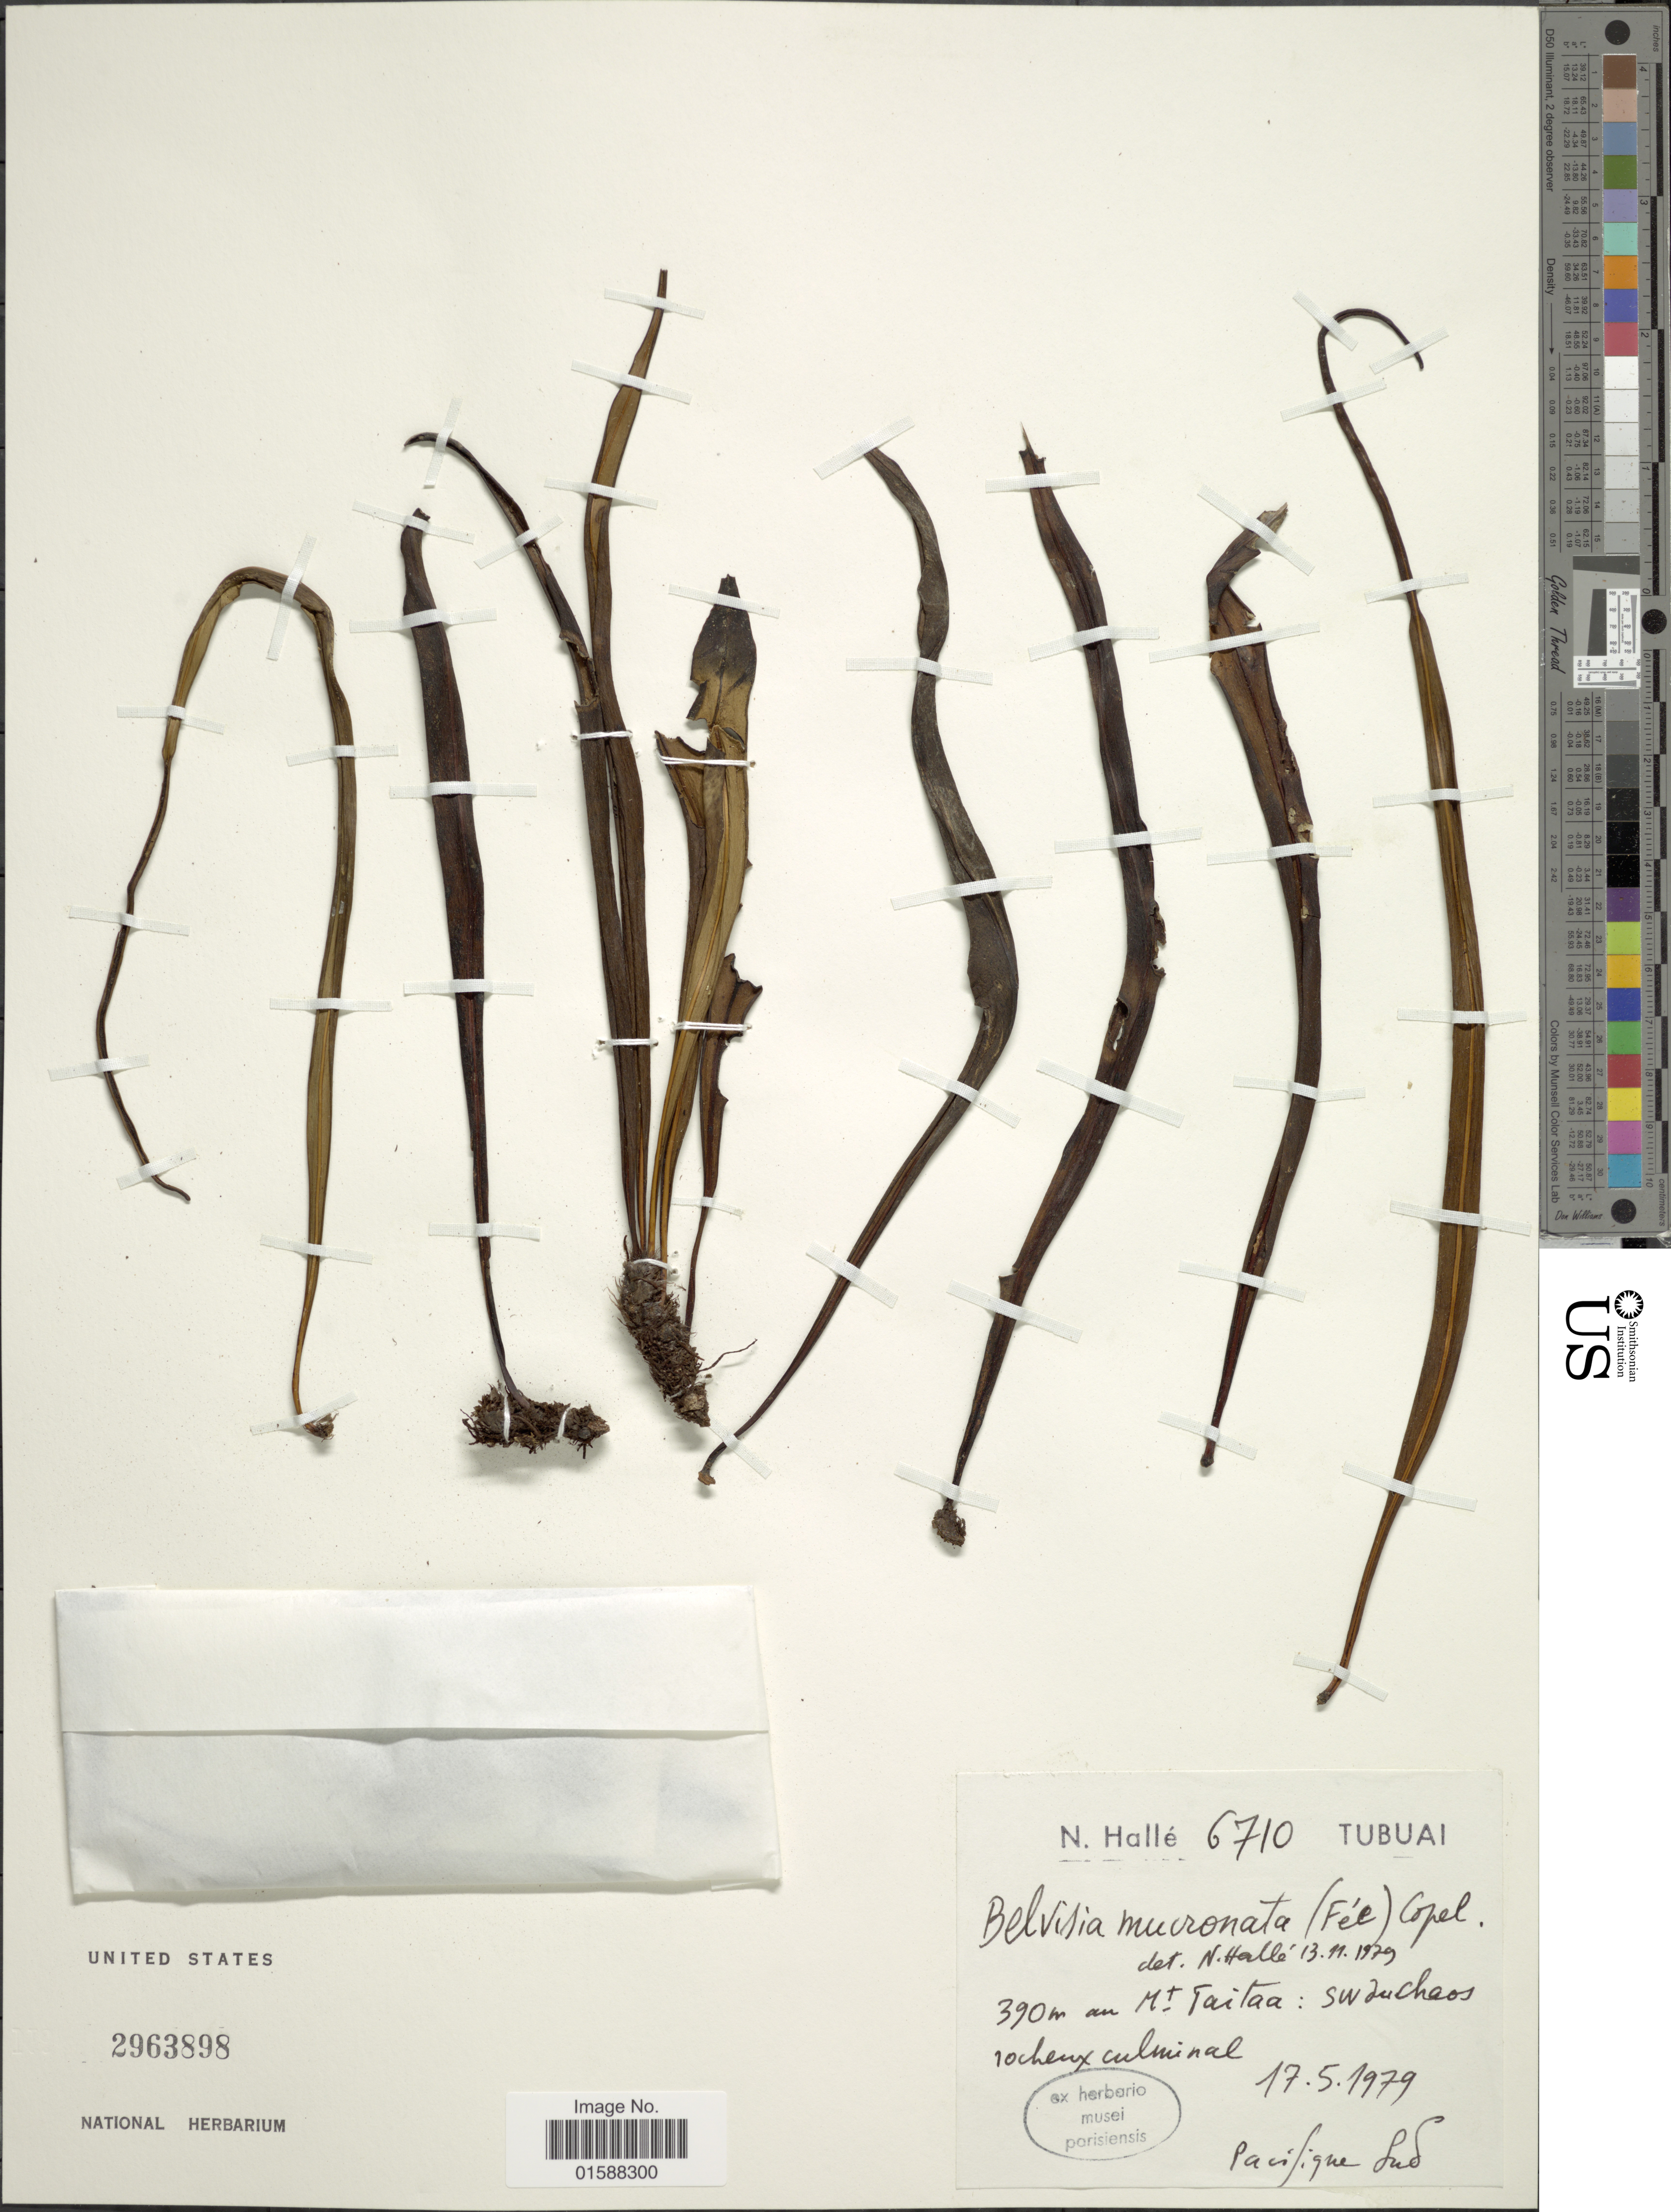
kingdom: Plantae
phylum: Tracheophyta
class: Polypodiopsida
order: Polypodiales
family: Polypodiaceae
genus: Lepisorus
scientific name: Lepisorus mucronatus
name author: (Fée) Li S. Wang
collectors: N. Hallé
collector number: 6710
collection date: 1979-05-17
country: French Polynesia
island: Tubuai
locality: Mt. Taitaa: Sd du Chaos. Pacifique Sud [interpreted]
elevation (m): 390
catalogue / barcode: US 2963898